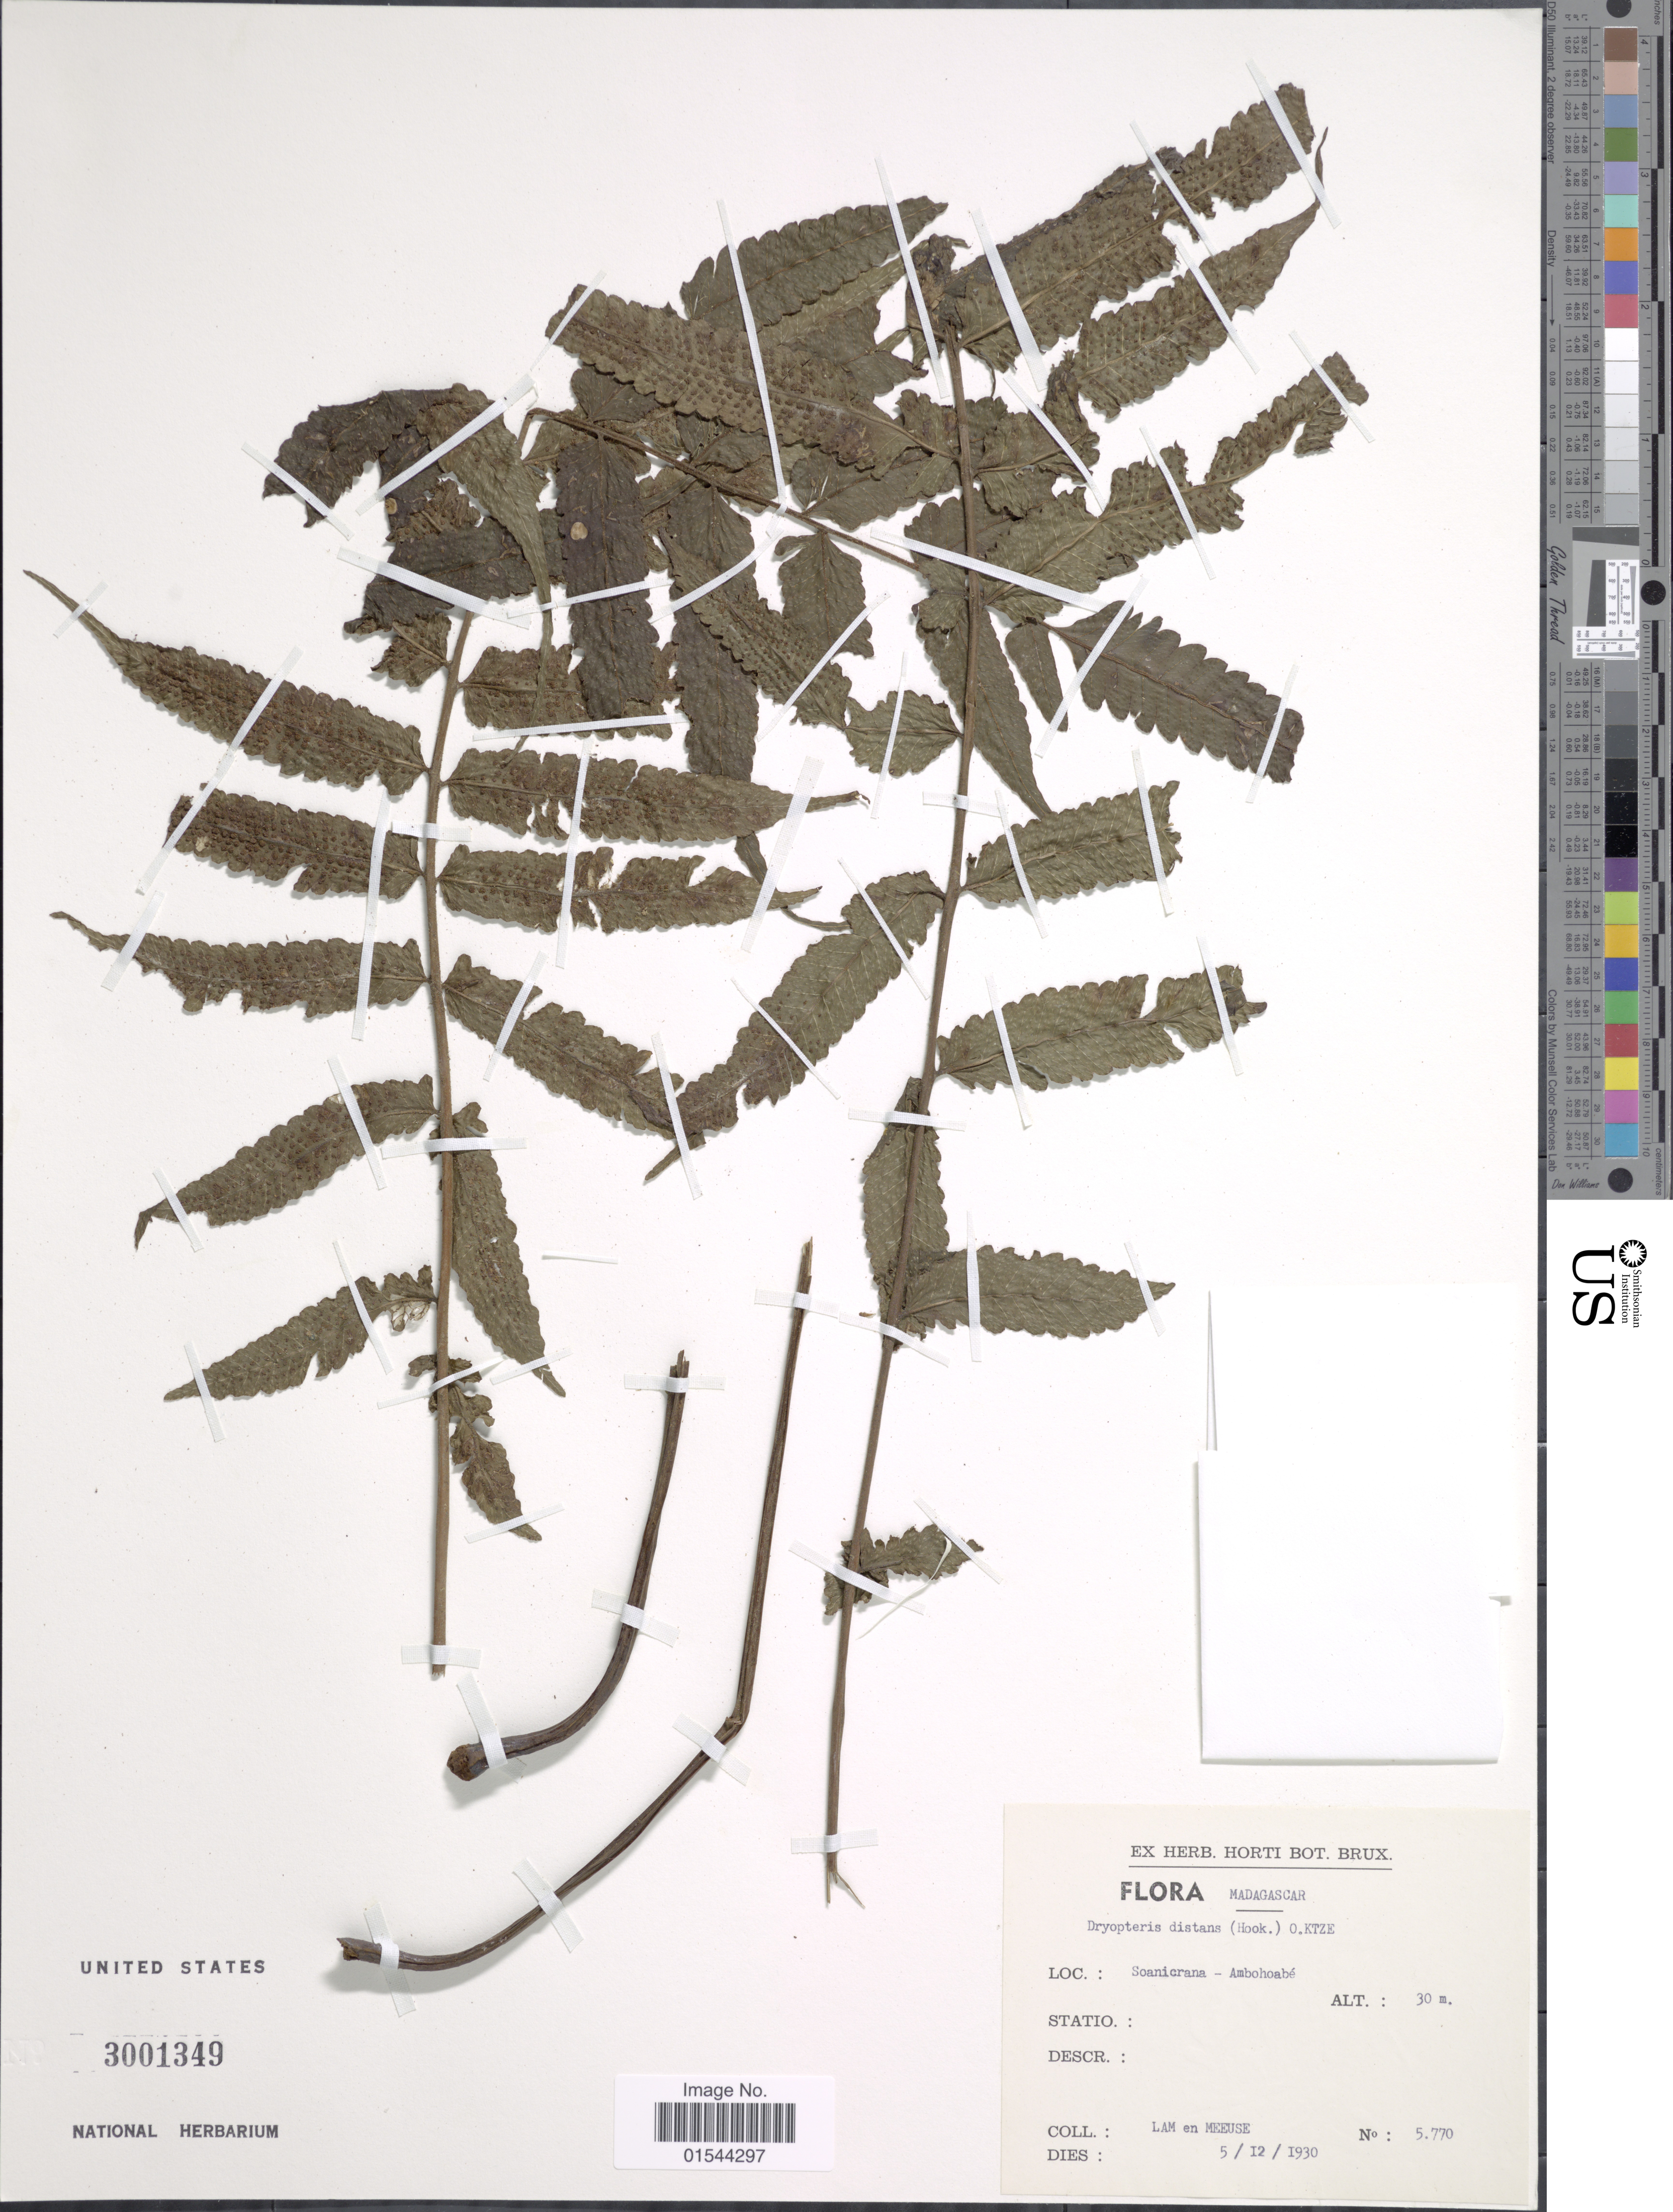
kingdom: Plantae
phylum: Tracheophyta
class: Polypodiopsida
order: Polypodiales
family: Thelypteridaceae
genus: Christella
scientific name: Christella distans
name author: (Hook.) Holttum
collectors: -- Lam & Meeuse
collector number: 5770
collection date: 1930-12-05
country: Madagascar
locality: Soanicrana - Ambohoabé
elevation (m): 30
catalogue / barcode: US 3001349